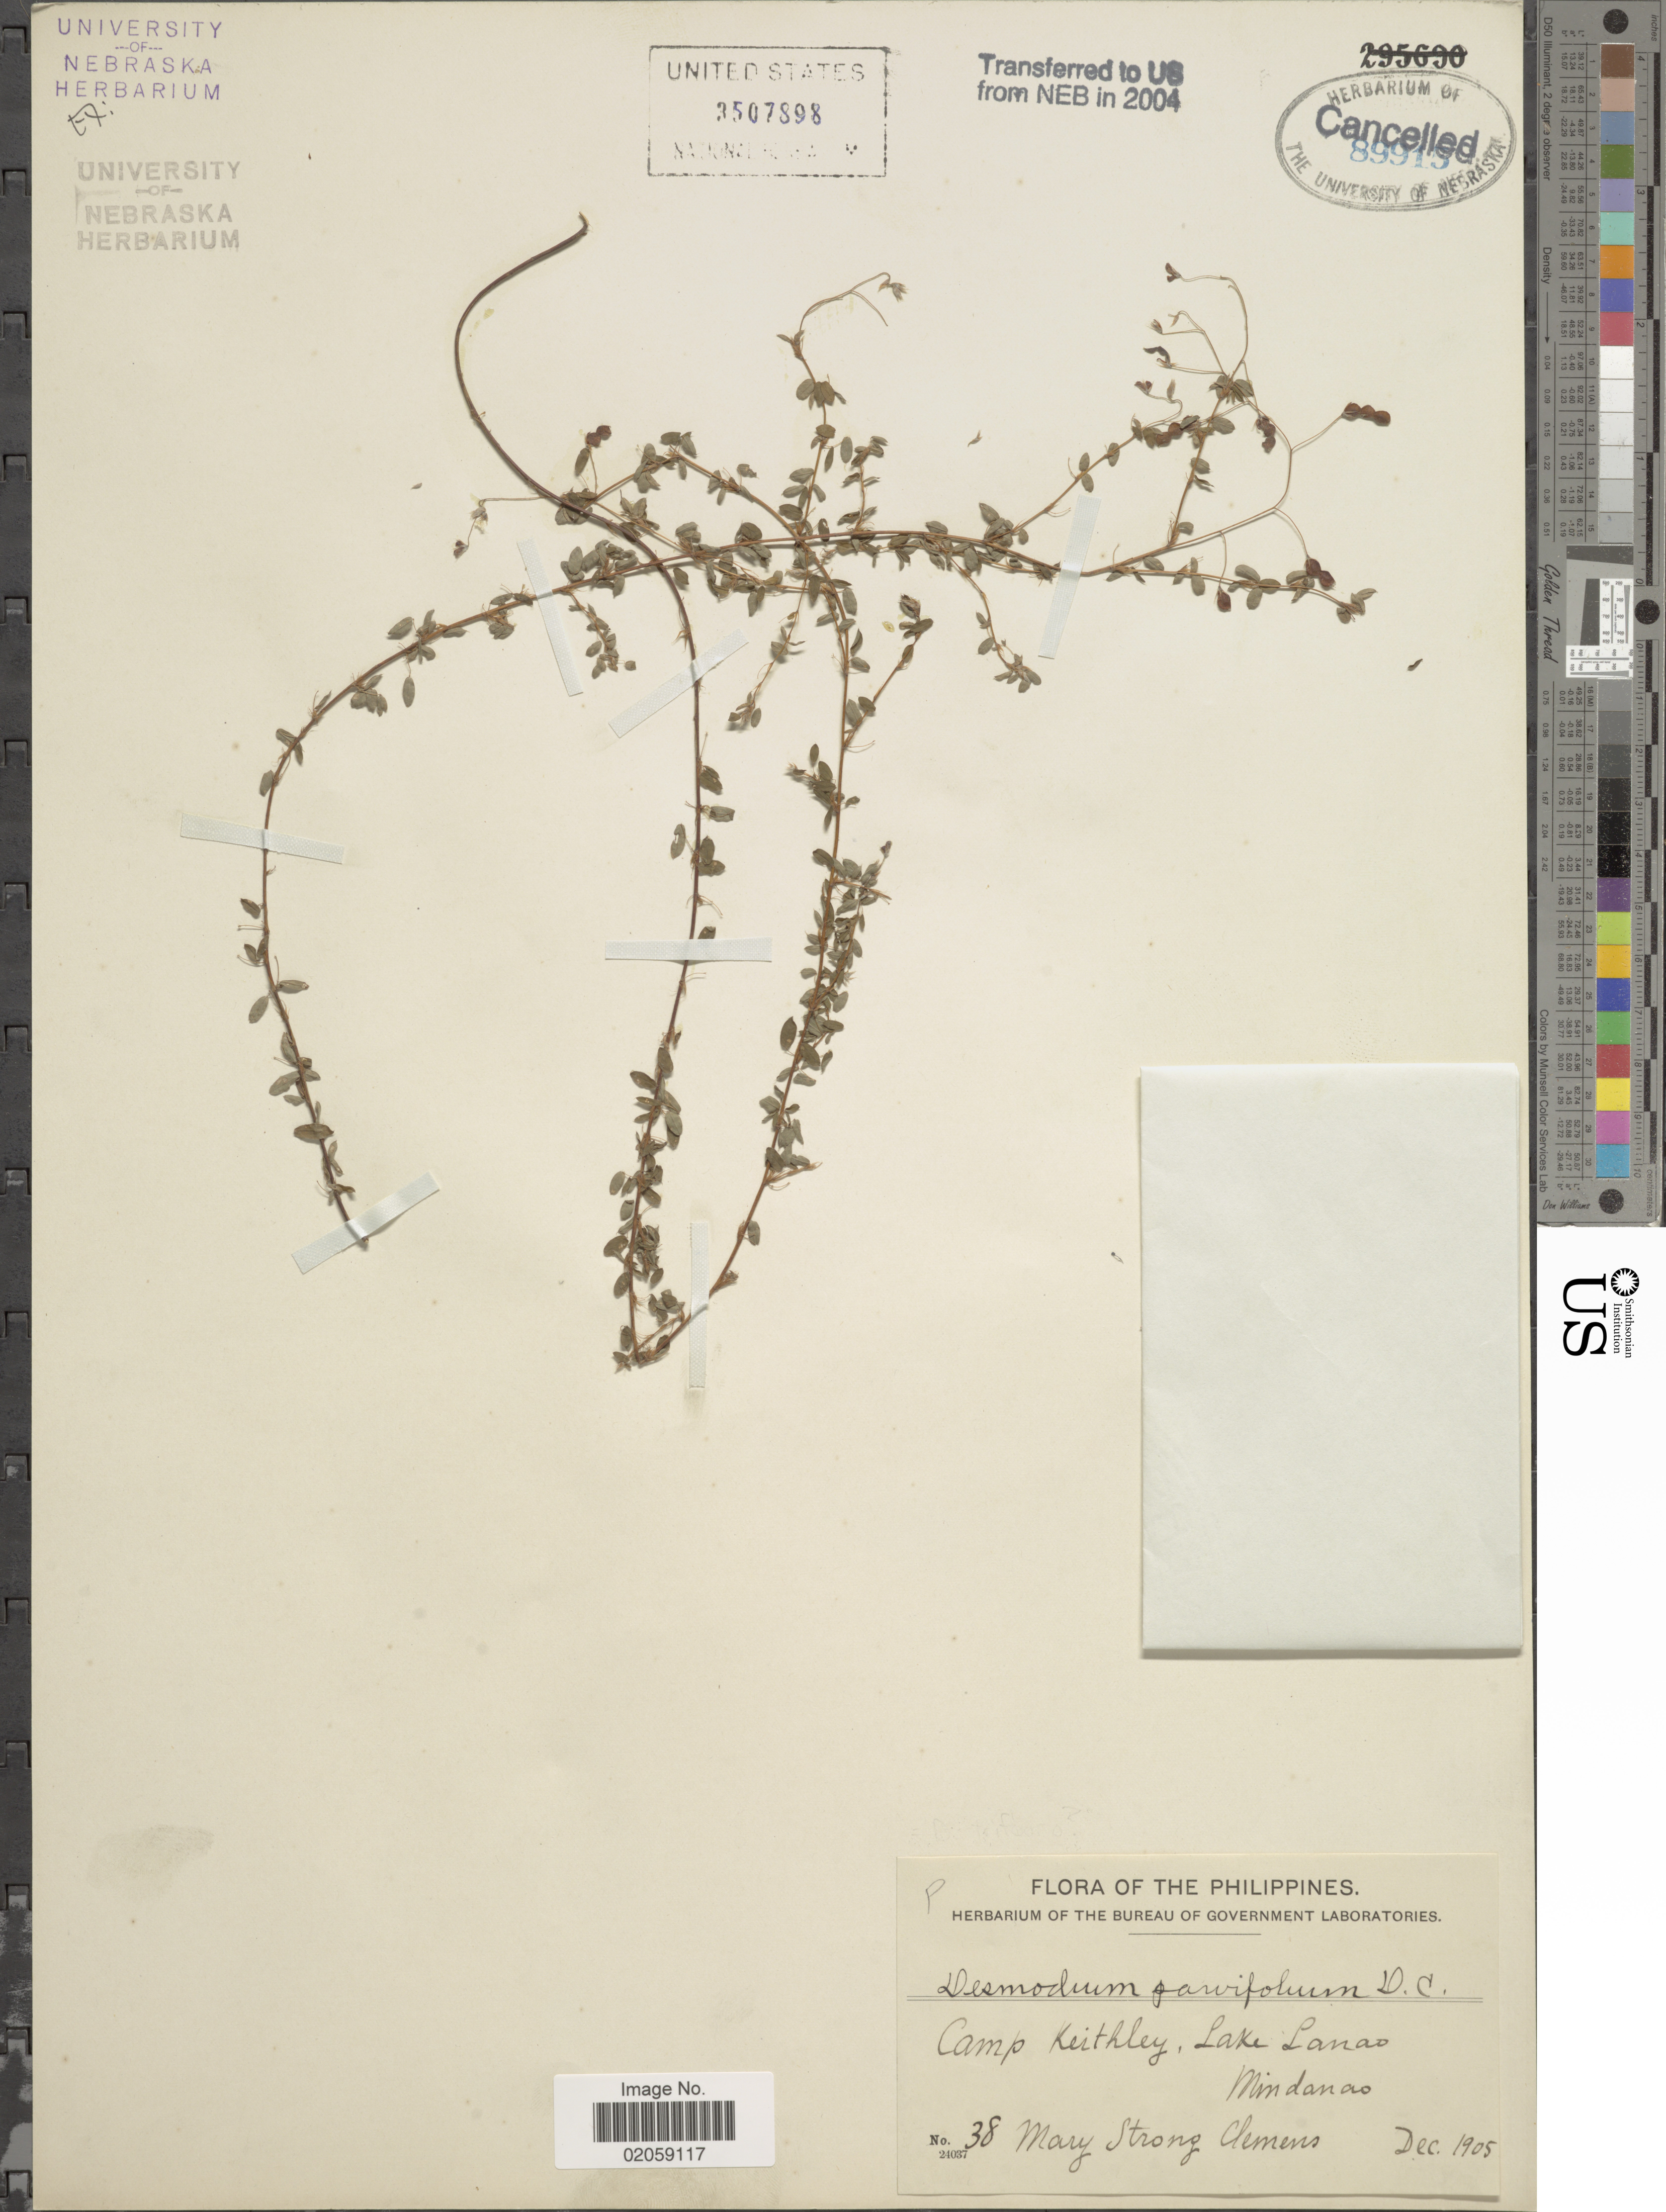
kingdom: Plantae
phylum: Tracheophyta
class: Magnoliopsida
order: Fabales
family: Fabaceae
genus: Leptodesmia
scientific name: Leptodesmia microphylla var. microphylla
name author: (Thunb.) H. Ohashi & K. Ohashi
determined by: Strong, Mark T., (BOT), Smithsonian Institution - National Museum of Natural History (UNITED STATES)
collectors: M. S. Clemens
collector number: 38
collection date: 1905-12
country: Philippines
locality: Camp Keithley, Lake Lanao. Mindanao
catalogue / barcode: US 3507898